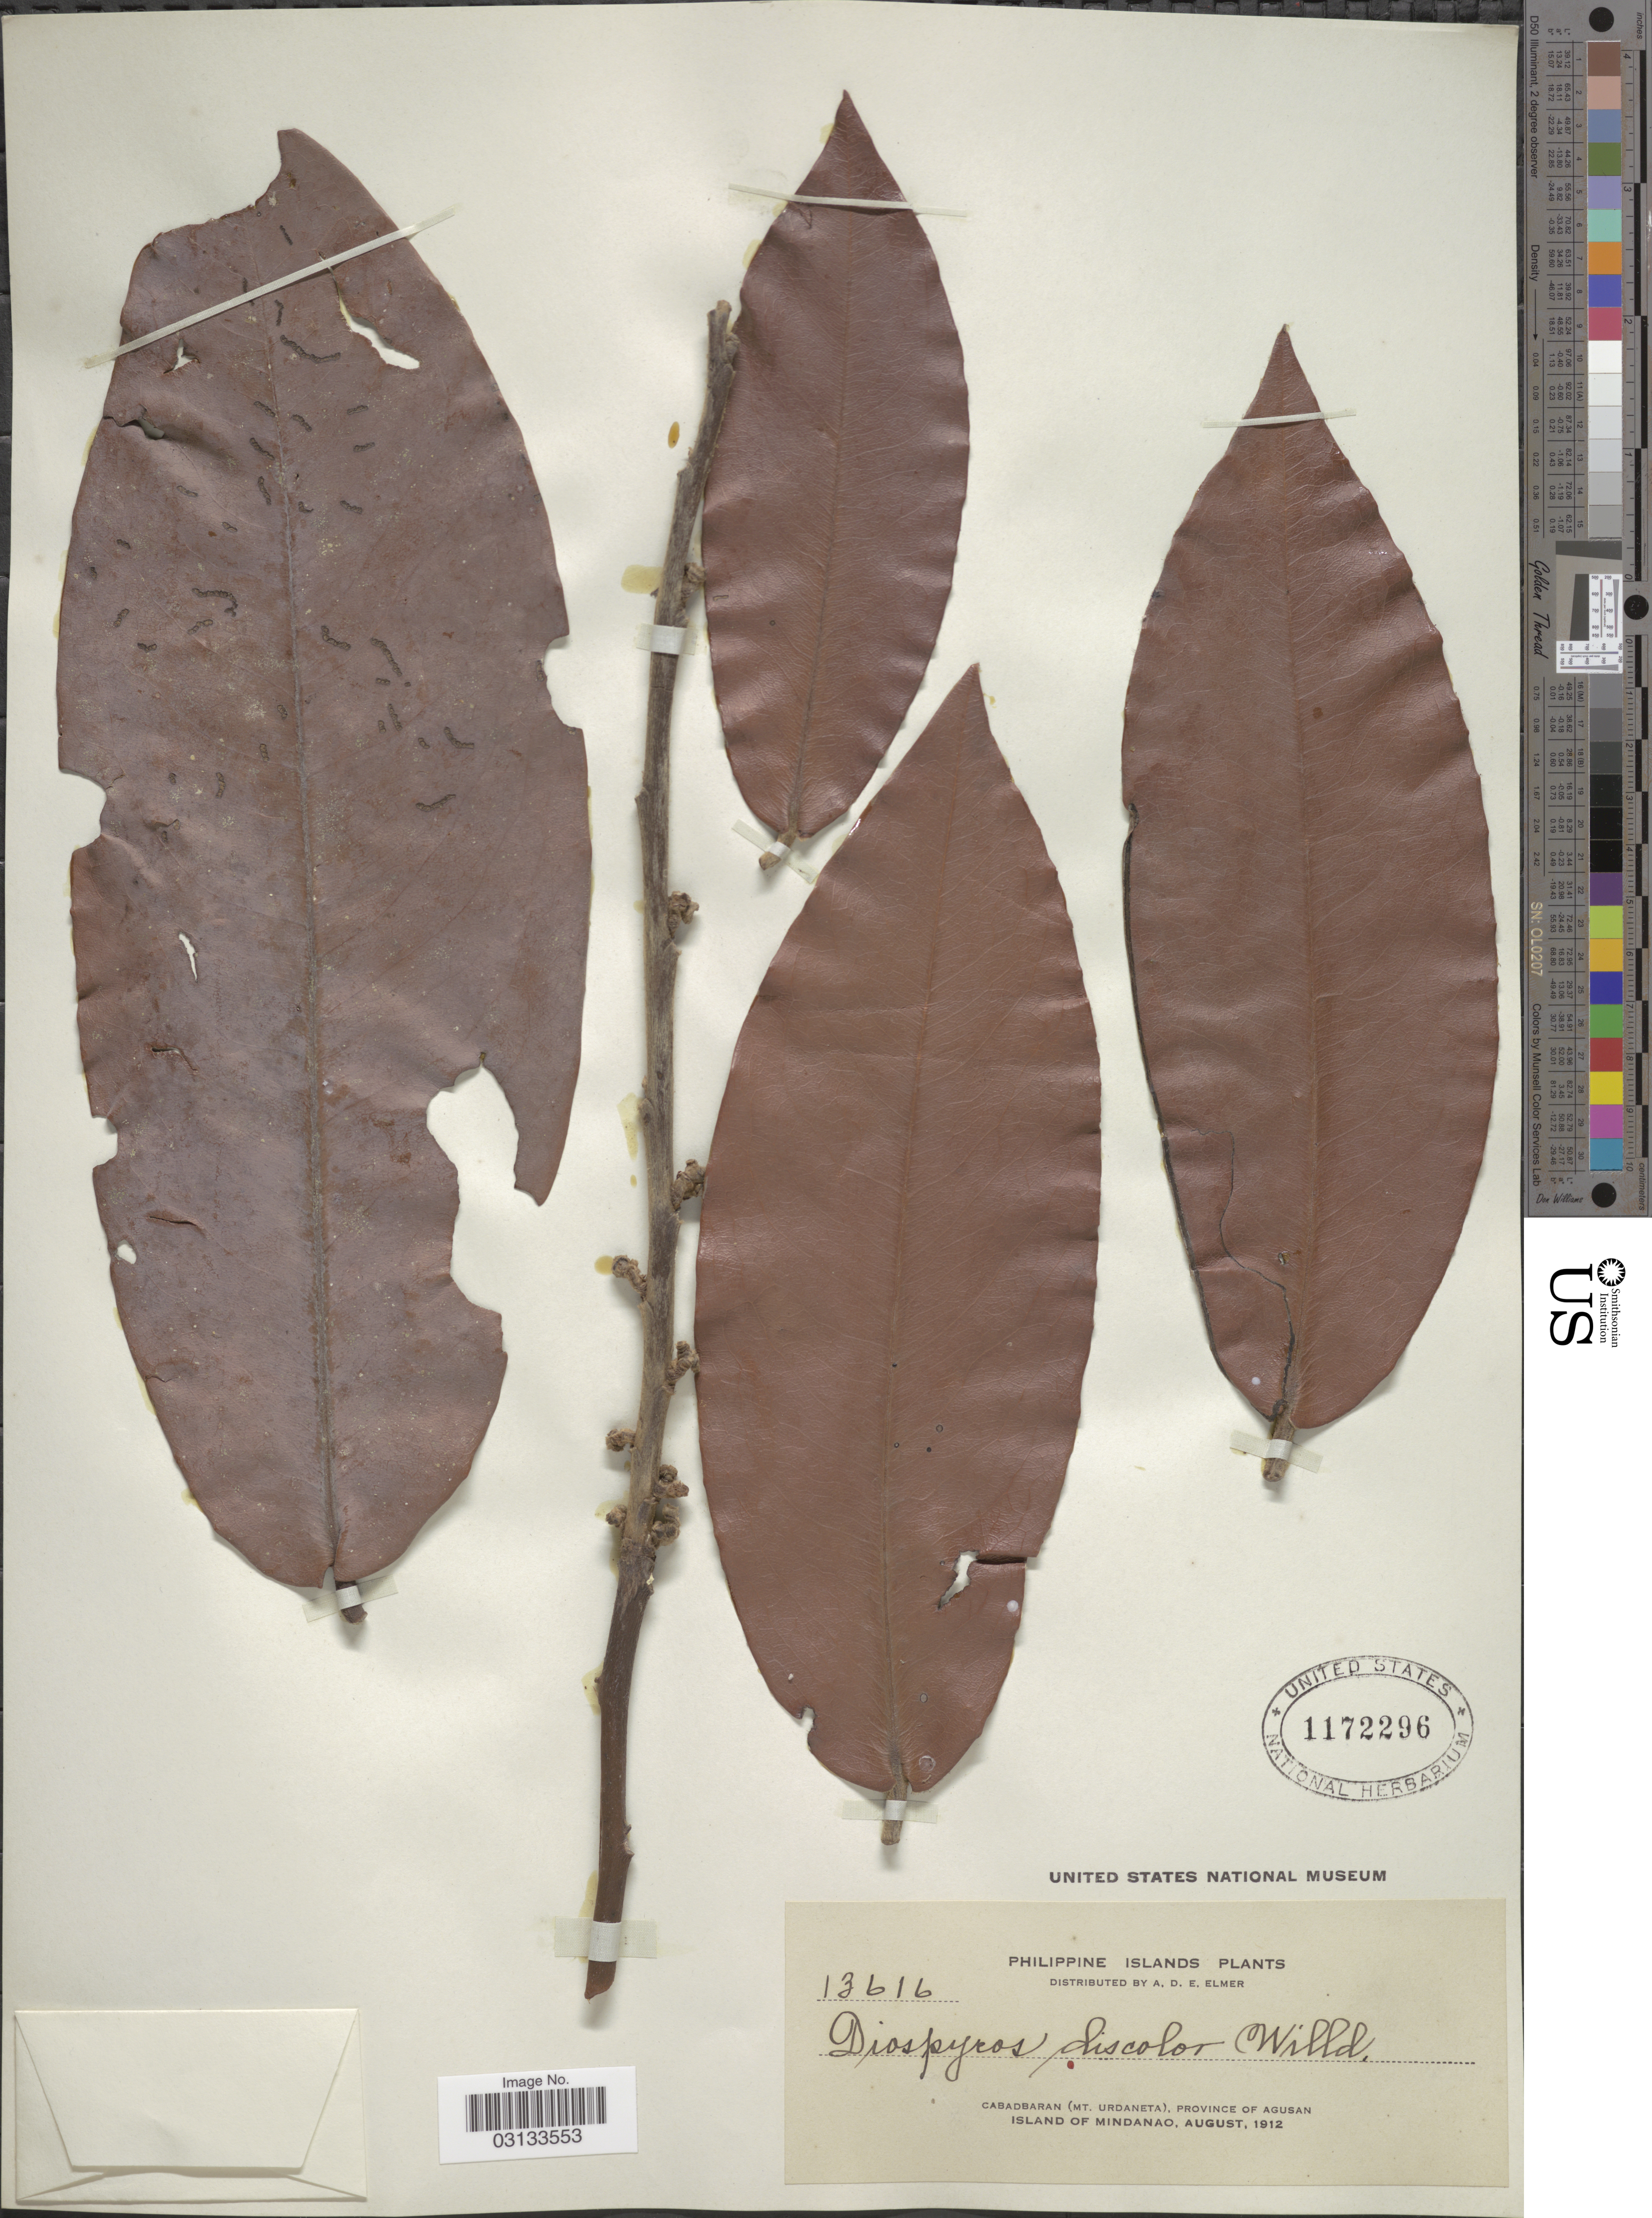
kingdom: Plantae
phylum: Tracheophyta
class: Magnoliopsida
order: Ericales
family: Ebenaceae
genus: Diospyros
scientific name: Diospyros discolor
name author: Willd.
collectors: A. D. E. Elmer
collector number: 13616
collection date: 1912-08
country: Philippines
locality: Cabadbaran (Mt. Urdaneta), Province of Agusan, Island of Mindanao.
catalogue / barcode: US 1172296